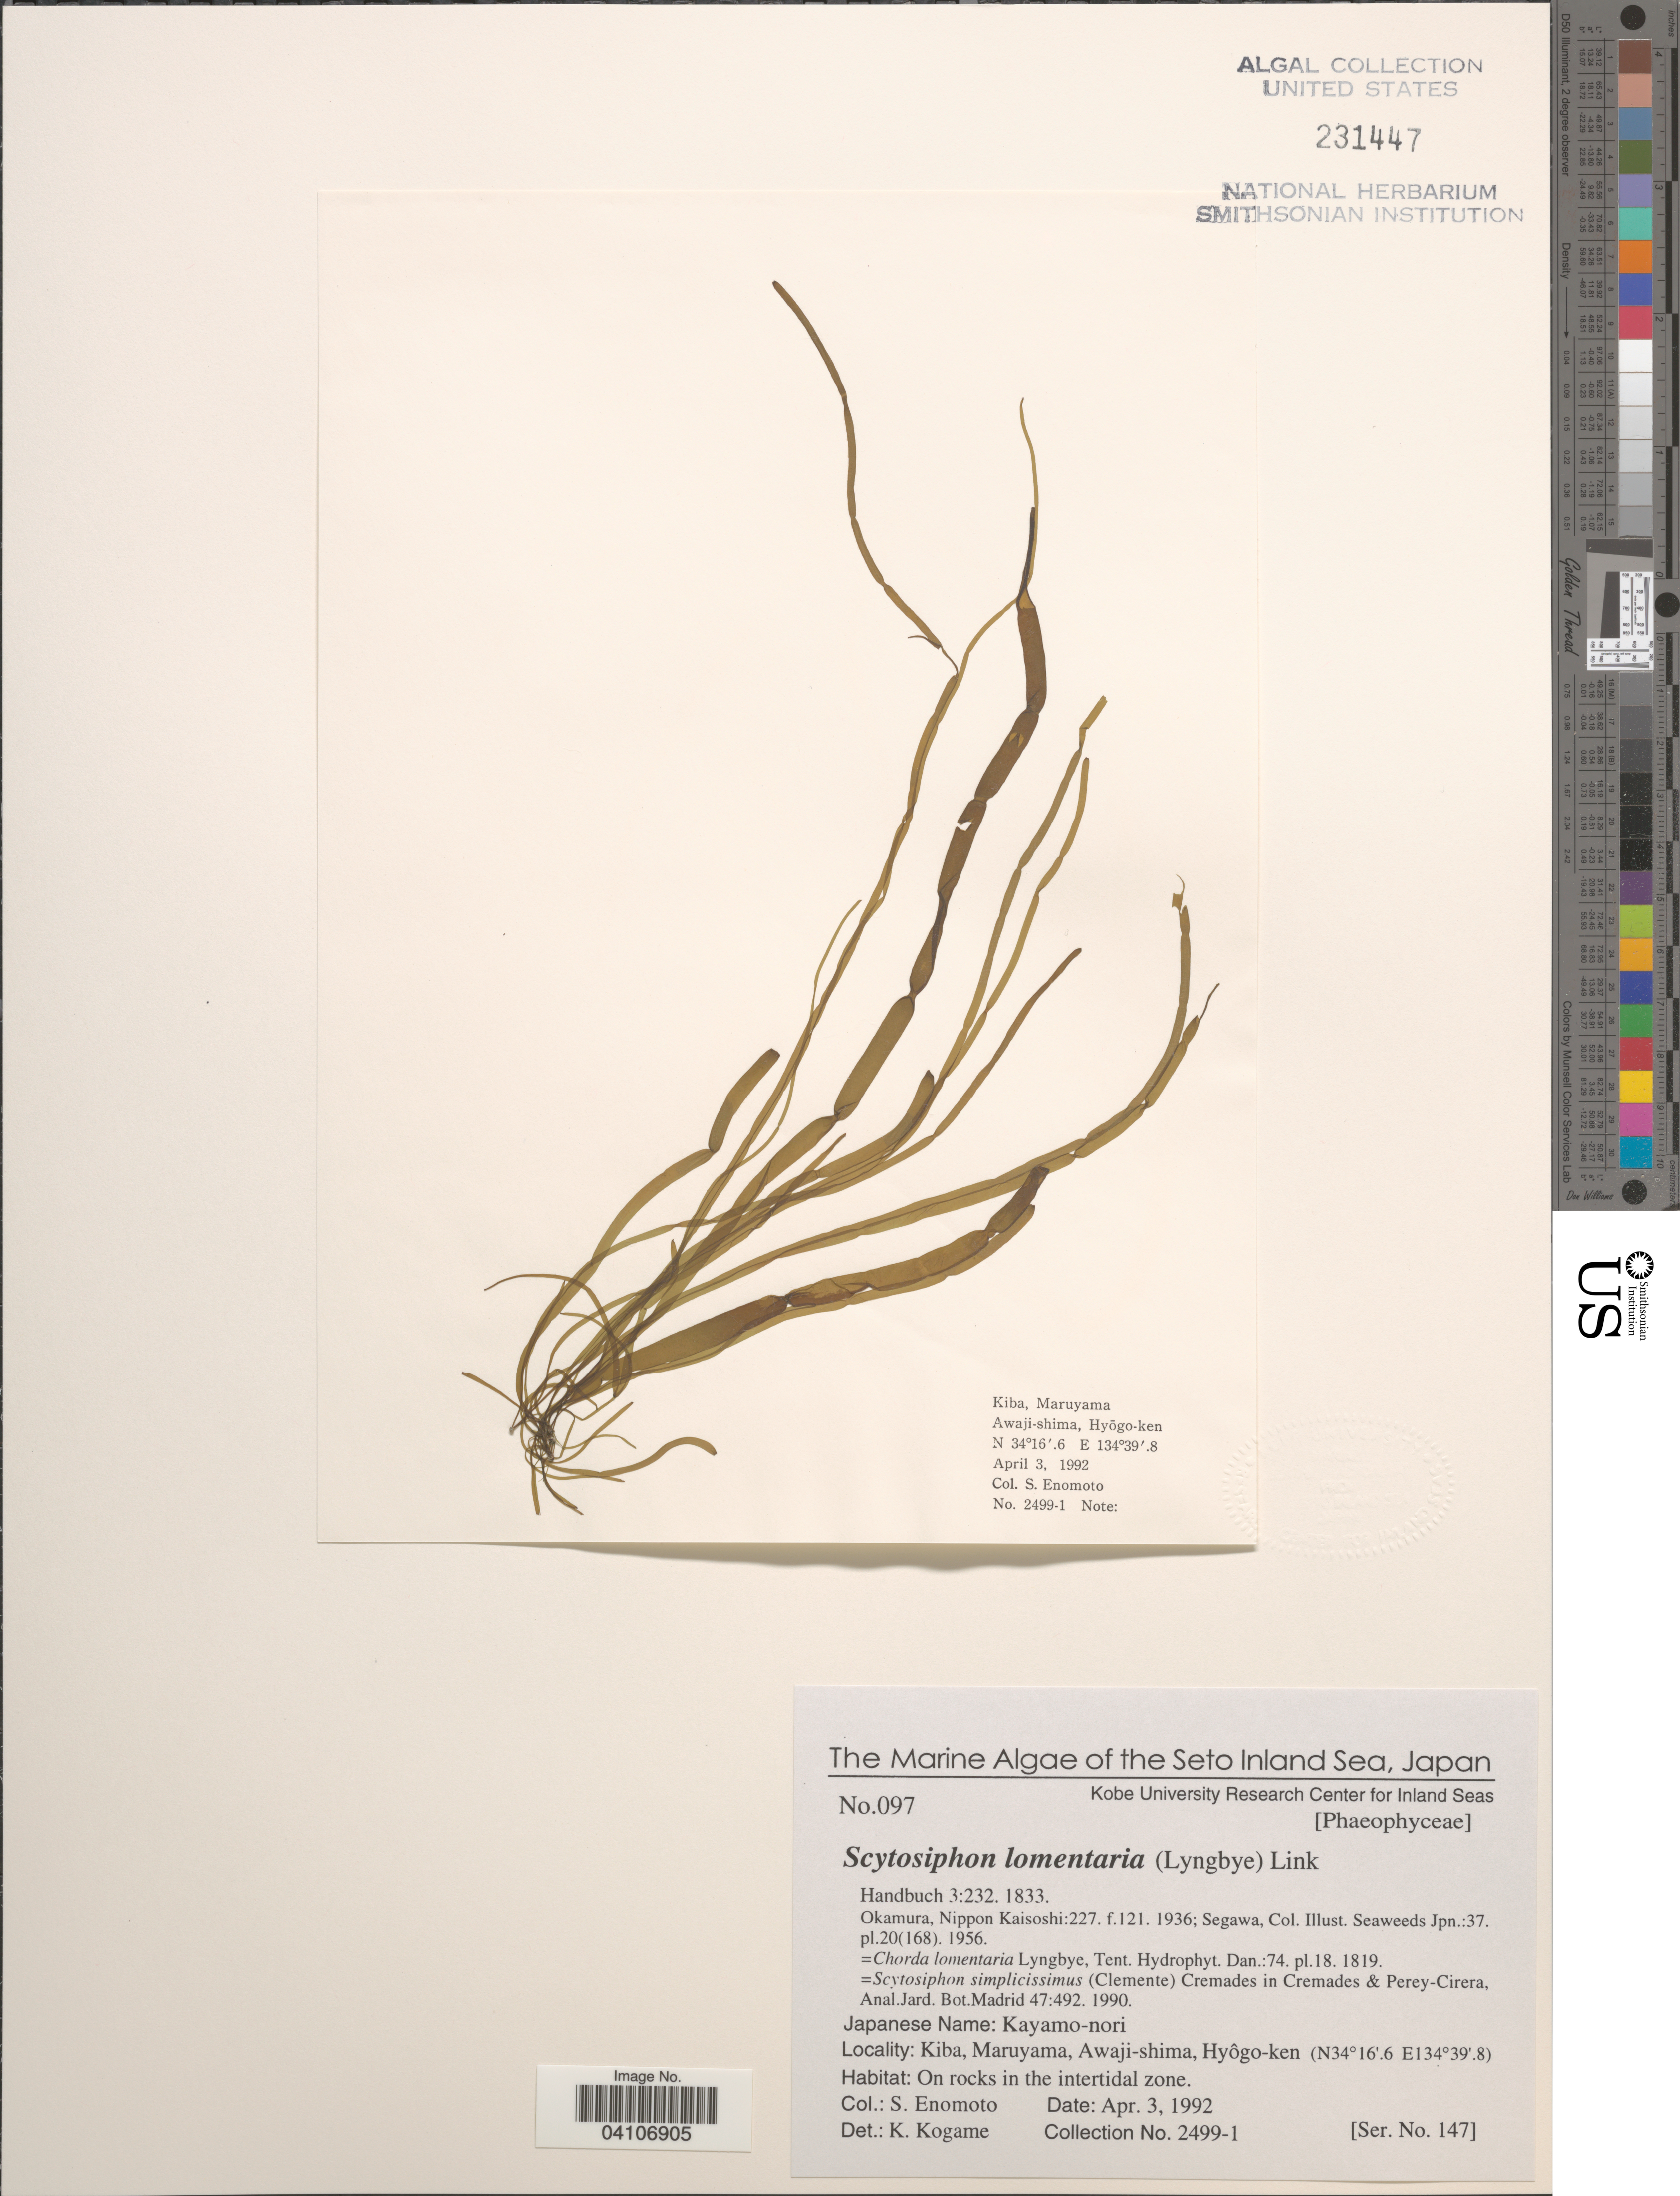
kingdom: Chromista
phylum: Ochrophyta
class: Phaeophyceae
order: Scytosiphonales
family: Scytosiphonaceae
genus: Scytosiphon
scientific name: Scytosiphon lomentaria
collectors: S. Enomoto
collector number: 2499-1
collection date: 1992-04-03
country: Japan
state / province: Hyogo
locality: The Seto Inland Sea. Kiba, Maruyama, Awaji-shima, Hyôgo-ken. On rocks in the lower tidal zone.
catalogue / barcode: US 231447